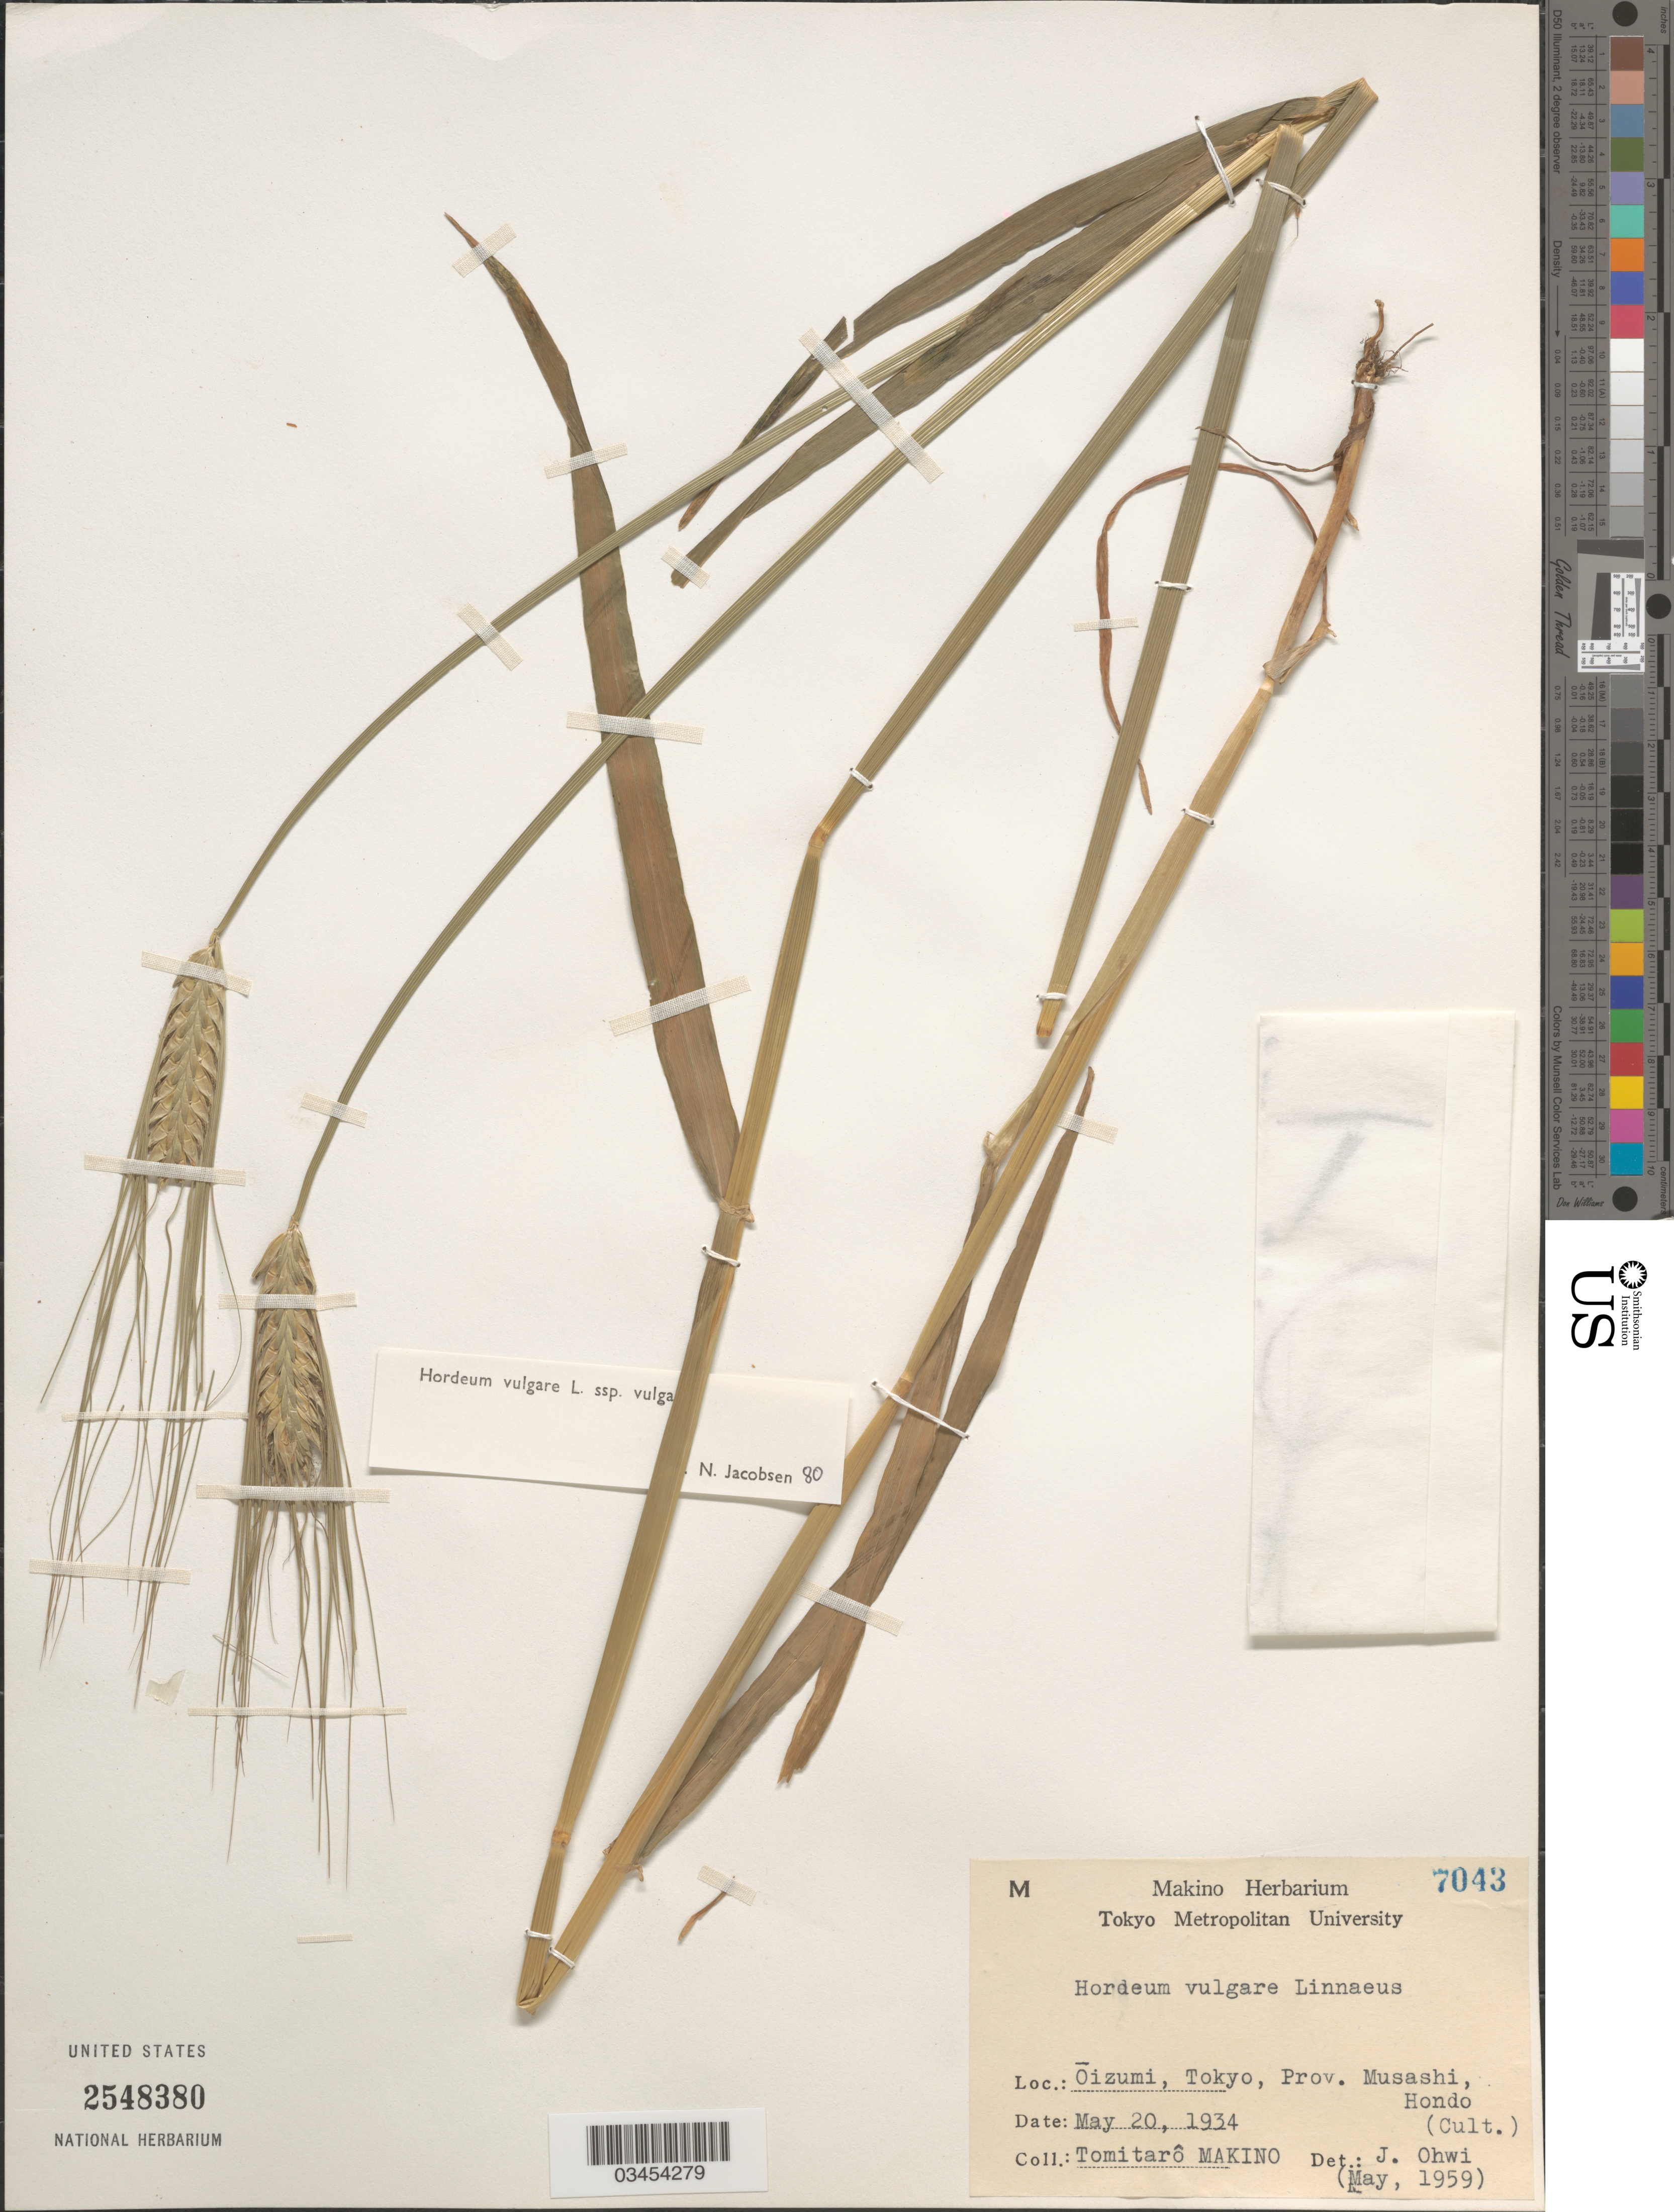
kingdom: Plantae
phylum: Tracheophyta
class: Liliopsida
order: Poales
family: Poaceae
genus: Hordeum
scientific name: Hordeum vulgare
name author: L.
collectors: T. Makino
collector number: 7043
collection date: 1934-05-20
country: Japan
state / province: Tokyo, Federal City of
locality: Oizumi, Tokyo, Prov. Musashi, Hondo.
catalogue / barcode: US 2548380